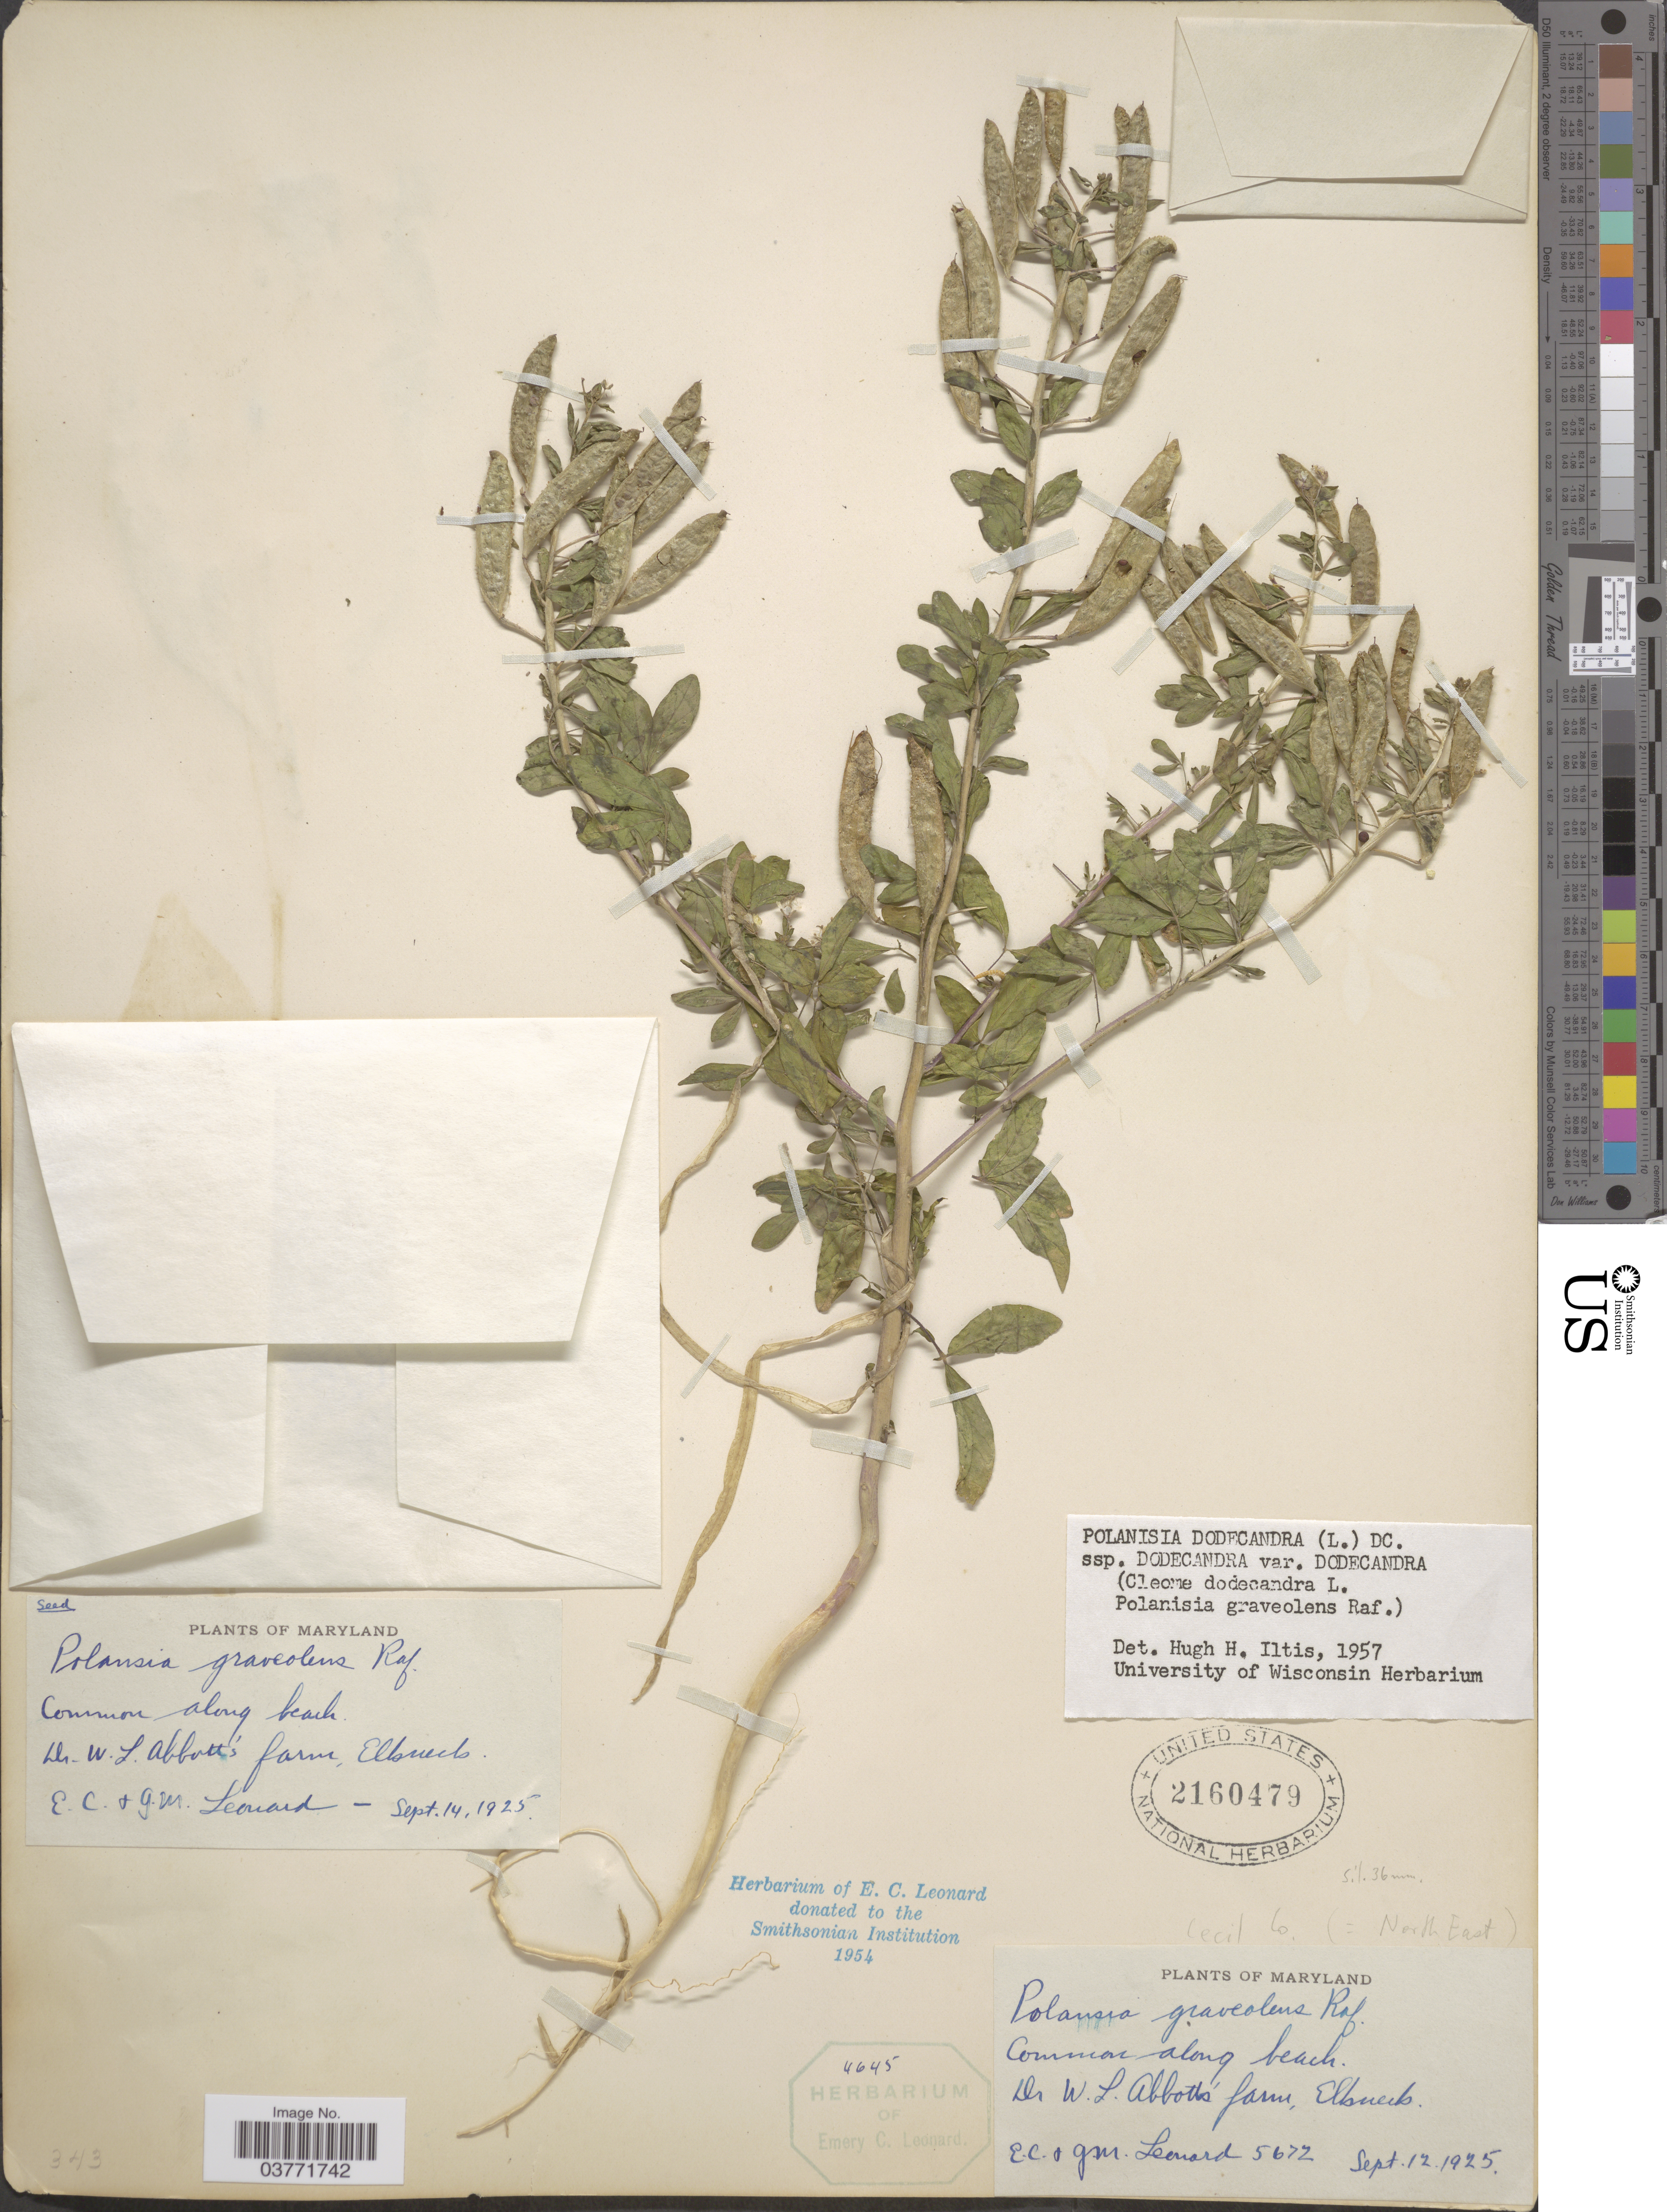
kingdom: Plantae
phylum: Tracheophyta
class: Magnoliopsida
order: Brassicales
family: Cleomaceae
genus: Polanisia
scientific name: Polanisia dodecandra subsp. dodecandra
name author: (L.) DC.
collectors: E. C. Leonard & G. M. Leonard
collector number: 5672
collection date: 1925-09-12/1925-09-14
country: United States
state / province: Maryland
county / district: Cecil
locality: Dr W.L. Abbott's farm, Elkneck. Cecil Co. (= North East).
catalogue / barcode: US 2160479